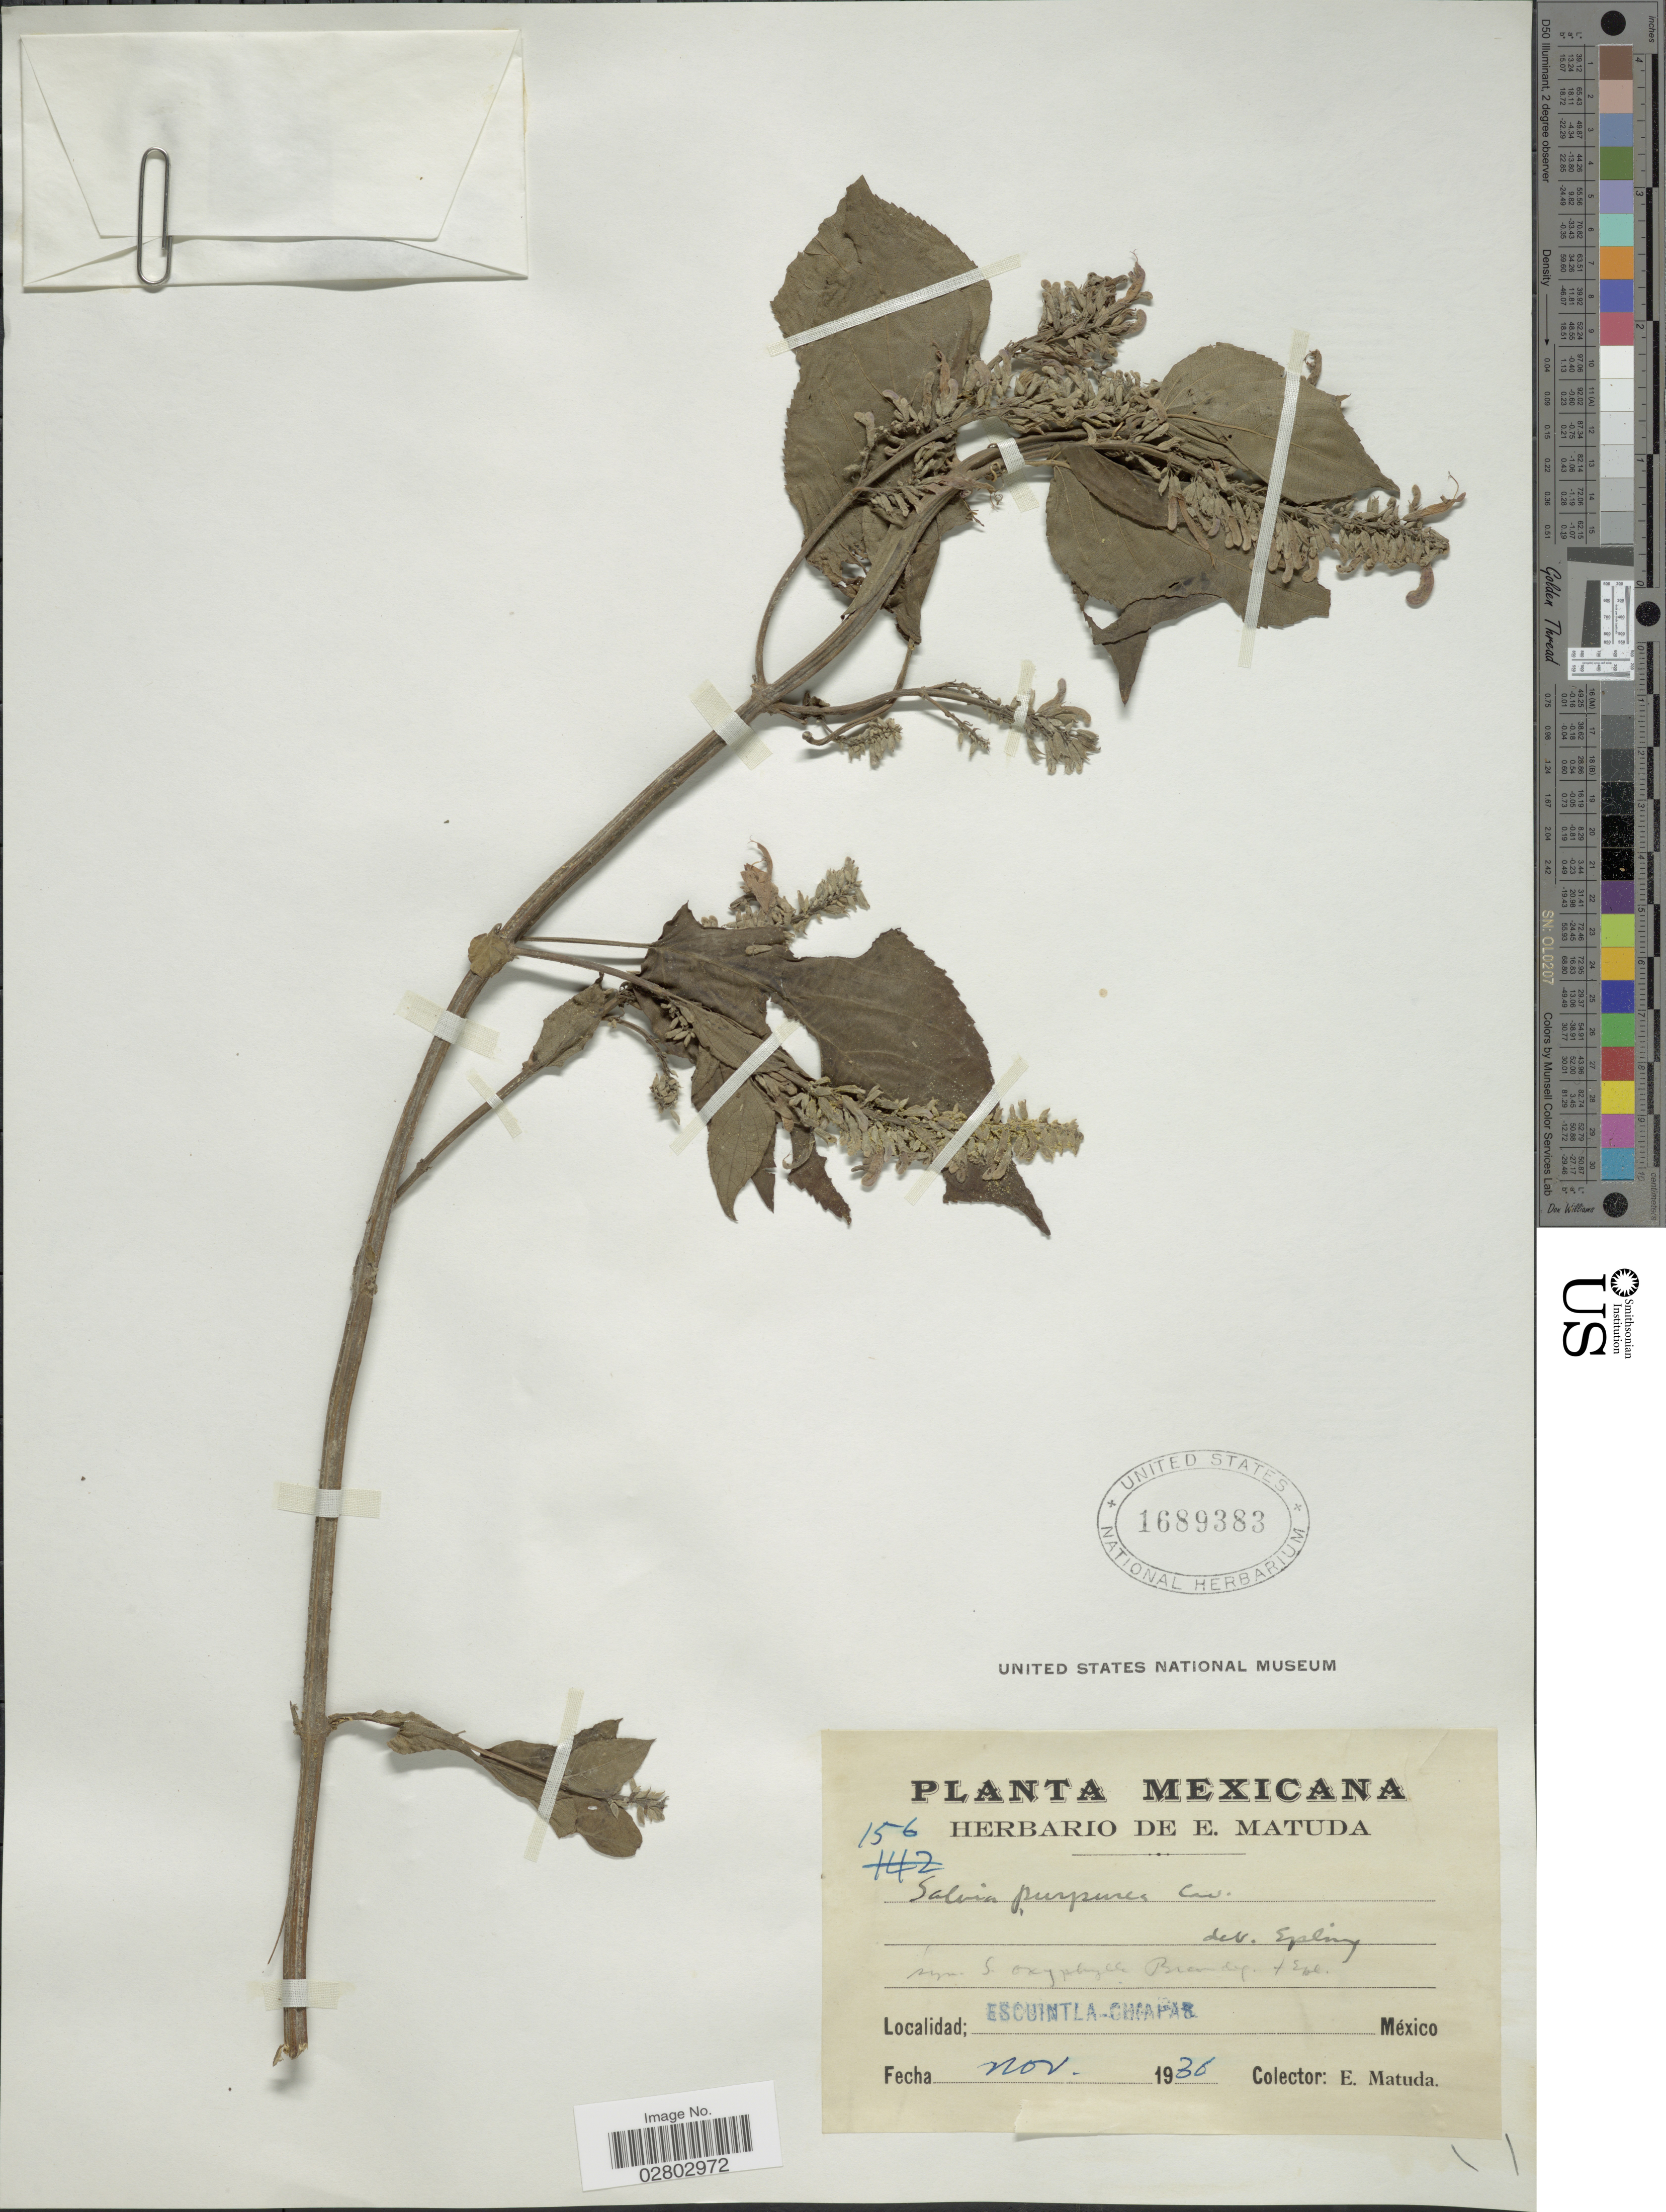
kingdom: Plantae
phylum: Tracheophyta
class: Magnoliopsida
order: Lamiales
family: Lamiaceae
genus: Salvia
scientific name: Salvia purpurea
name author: Cav.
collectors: E. Matuda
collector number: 156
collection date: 1936-11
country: Mexico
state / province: Chiapas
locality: Escuintla-Chiapas, México.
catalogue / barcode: US 1689383